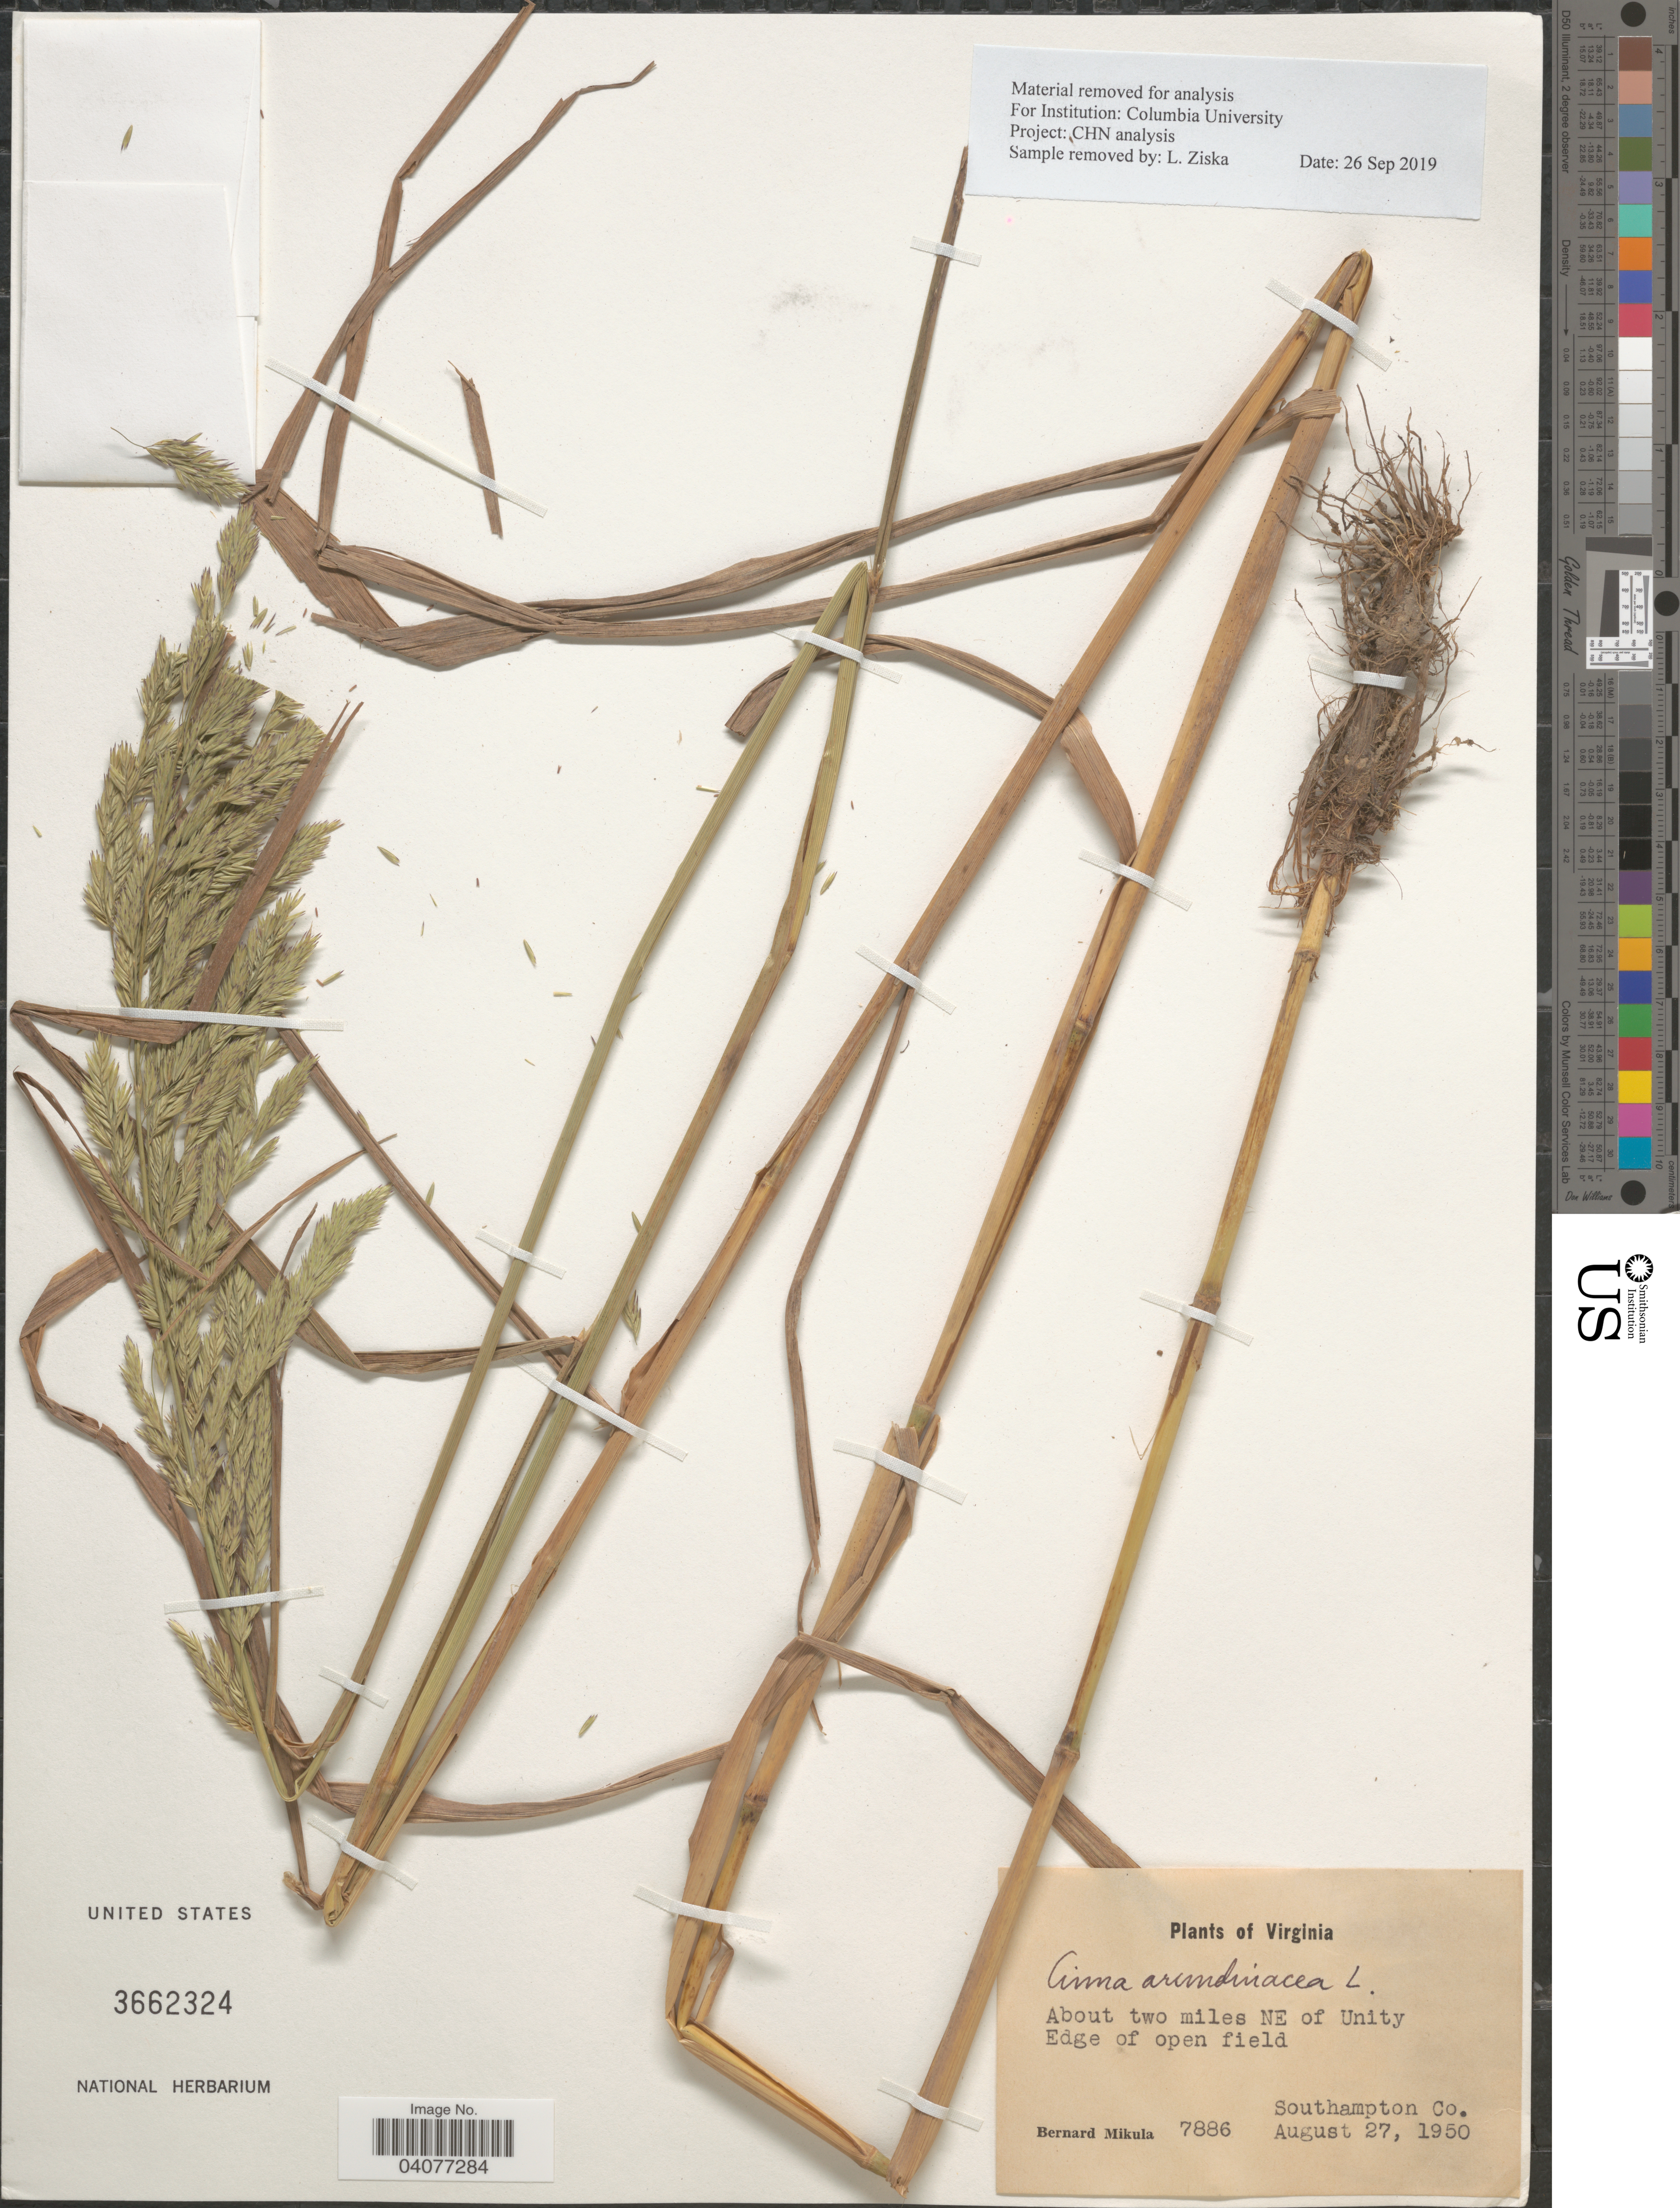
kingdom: Plantae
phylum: Tracheophyta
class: Liliopsida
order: Poales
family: Poaceae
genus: Cinna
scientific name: Cinna arundinacea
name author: L.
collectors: B. Mikula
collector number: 7886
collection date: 1950-08-27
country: United States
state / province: Virginia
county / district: Southampton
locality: About two miles NE of Unity.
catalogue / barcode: US 3662324